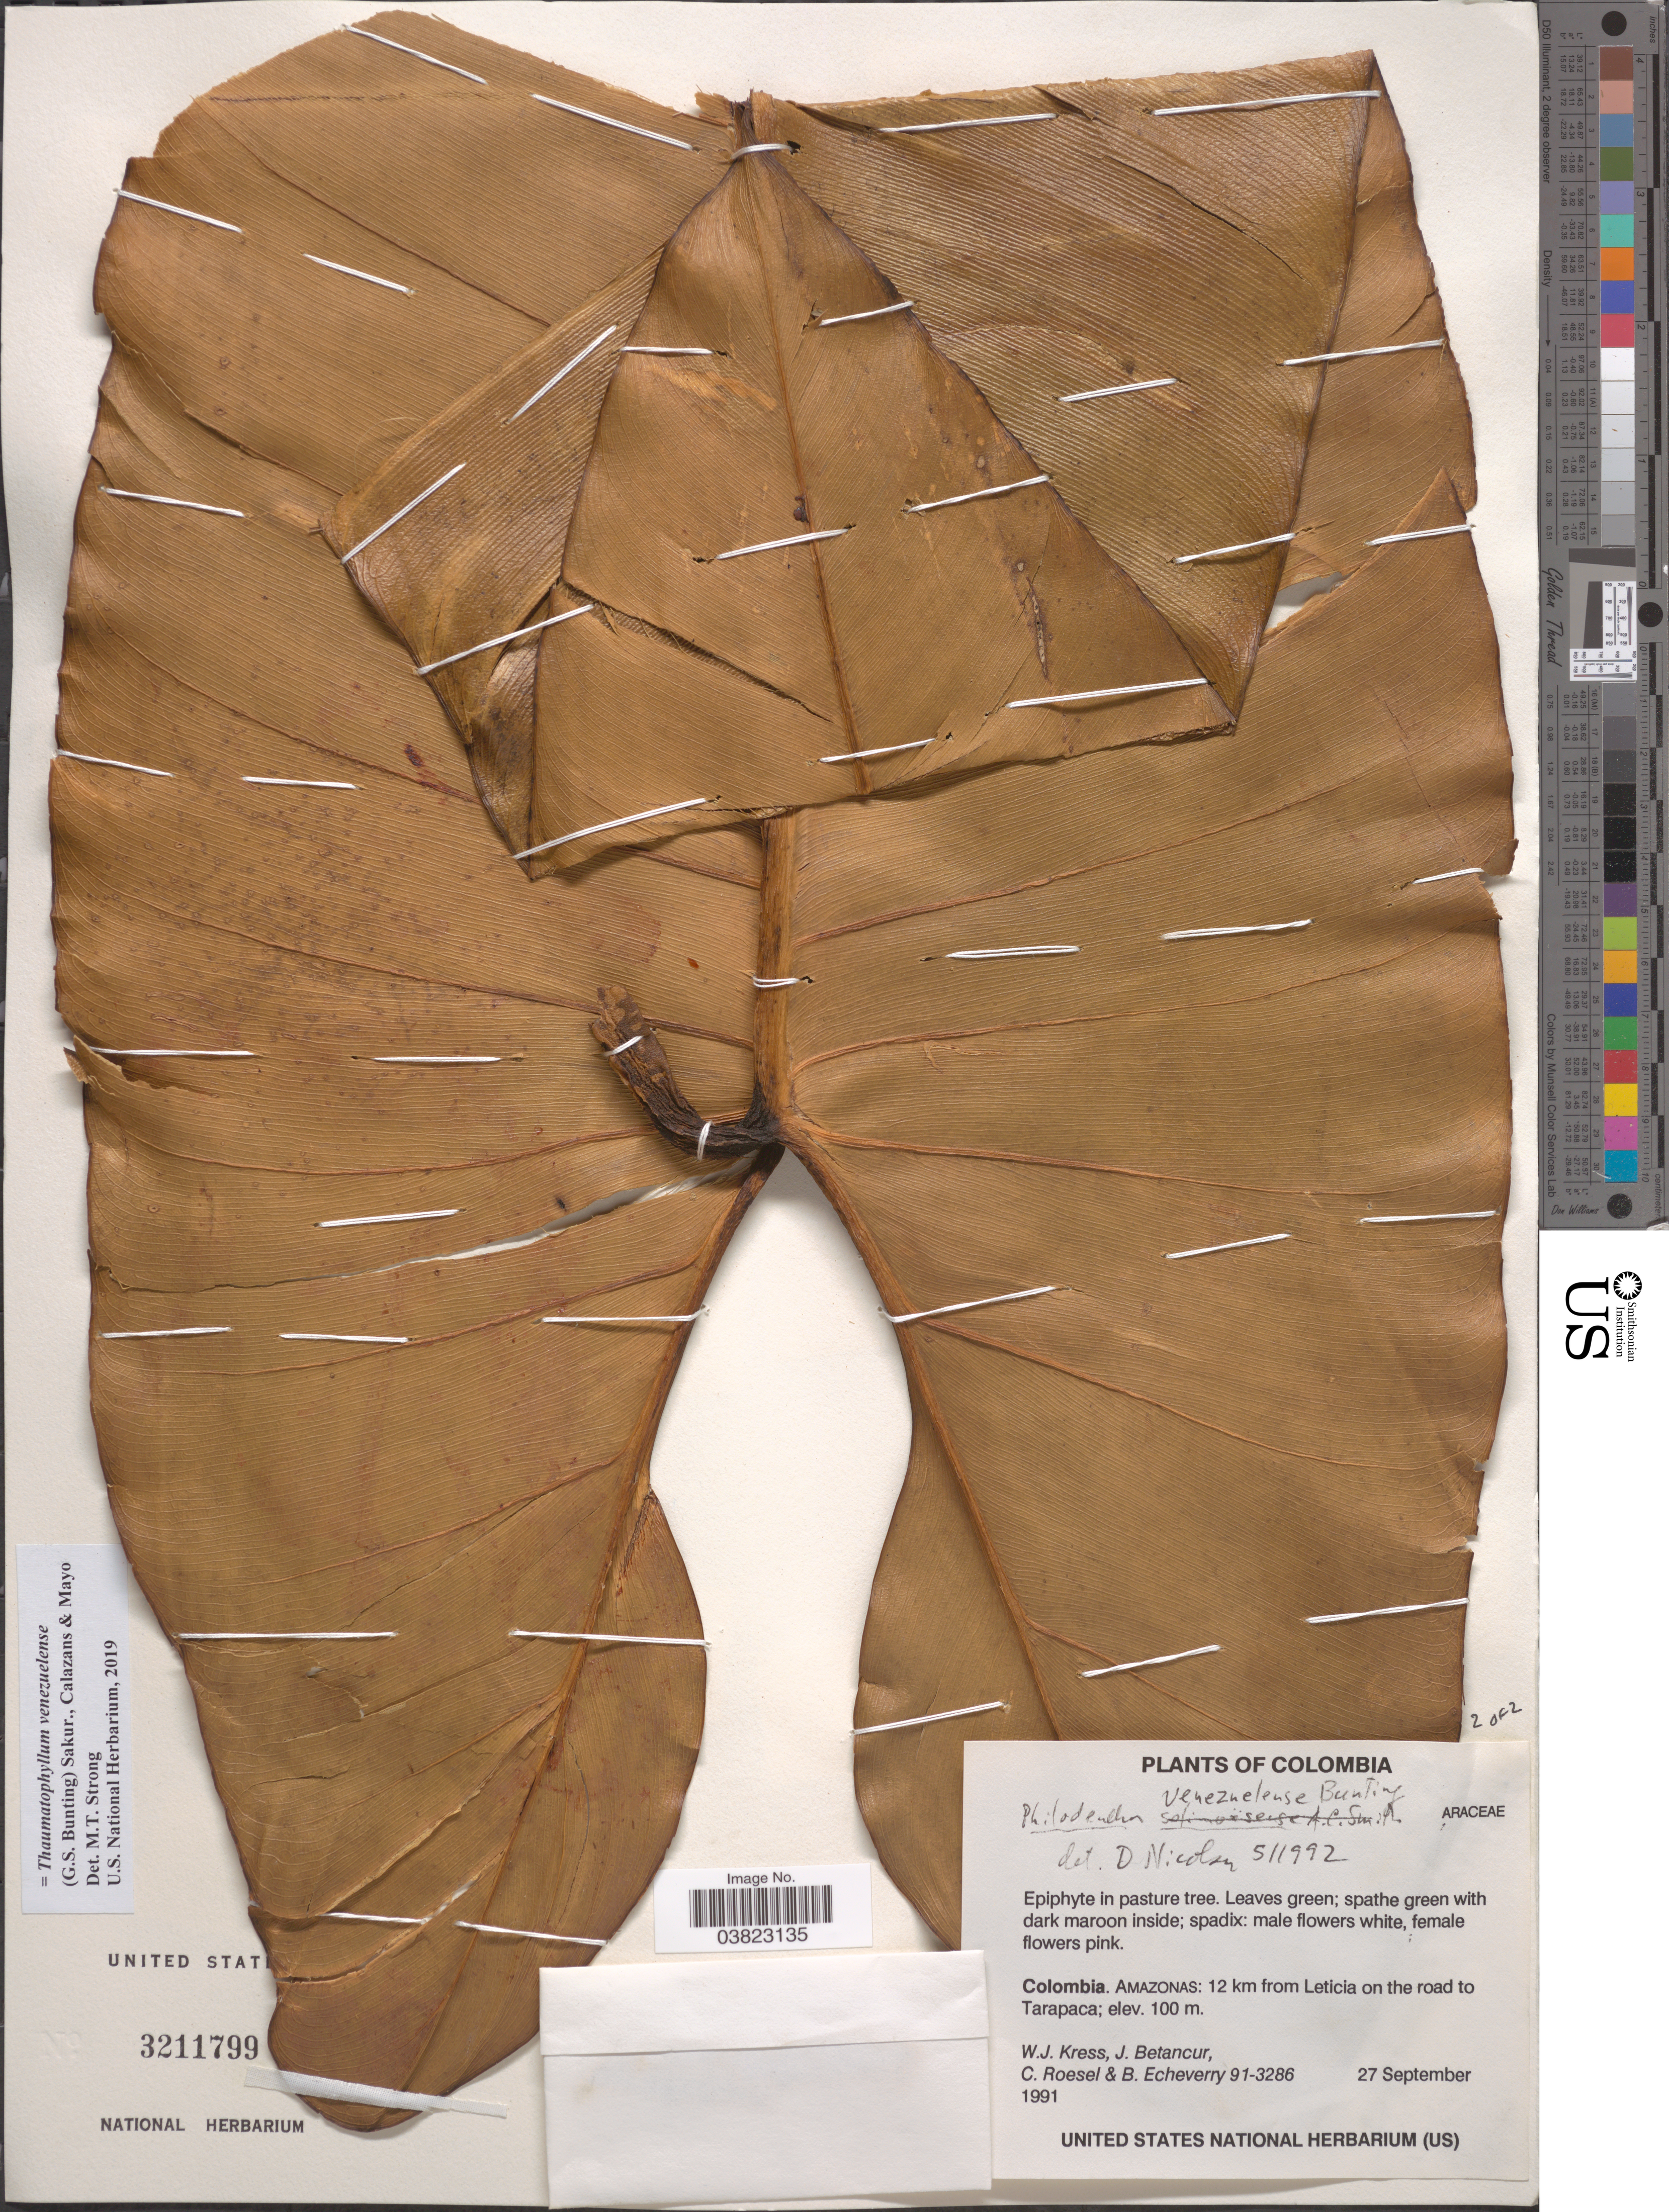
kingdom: Plantae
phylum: Tracheophyta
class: Liliopsida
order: Alismatales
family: Araceae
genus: Thaumatophyllum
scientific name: Thaumatophyllum venezuelense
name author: (G.S. Bunting) Sakur. et al.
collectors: W. J. Kress, J. Betancur, C. S. Roesel & B. Echeverry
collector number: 91-3286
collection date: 1991-09-27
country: Colombia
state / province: Amazônas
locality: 12 km from Leticia on the road to Tarapaca.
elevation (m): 100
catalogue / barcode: US 3211799